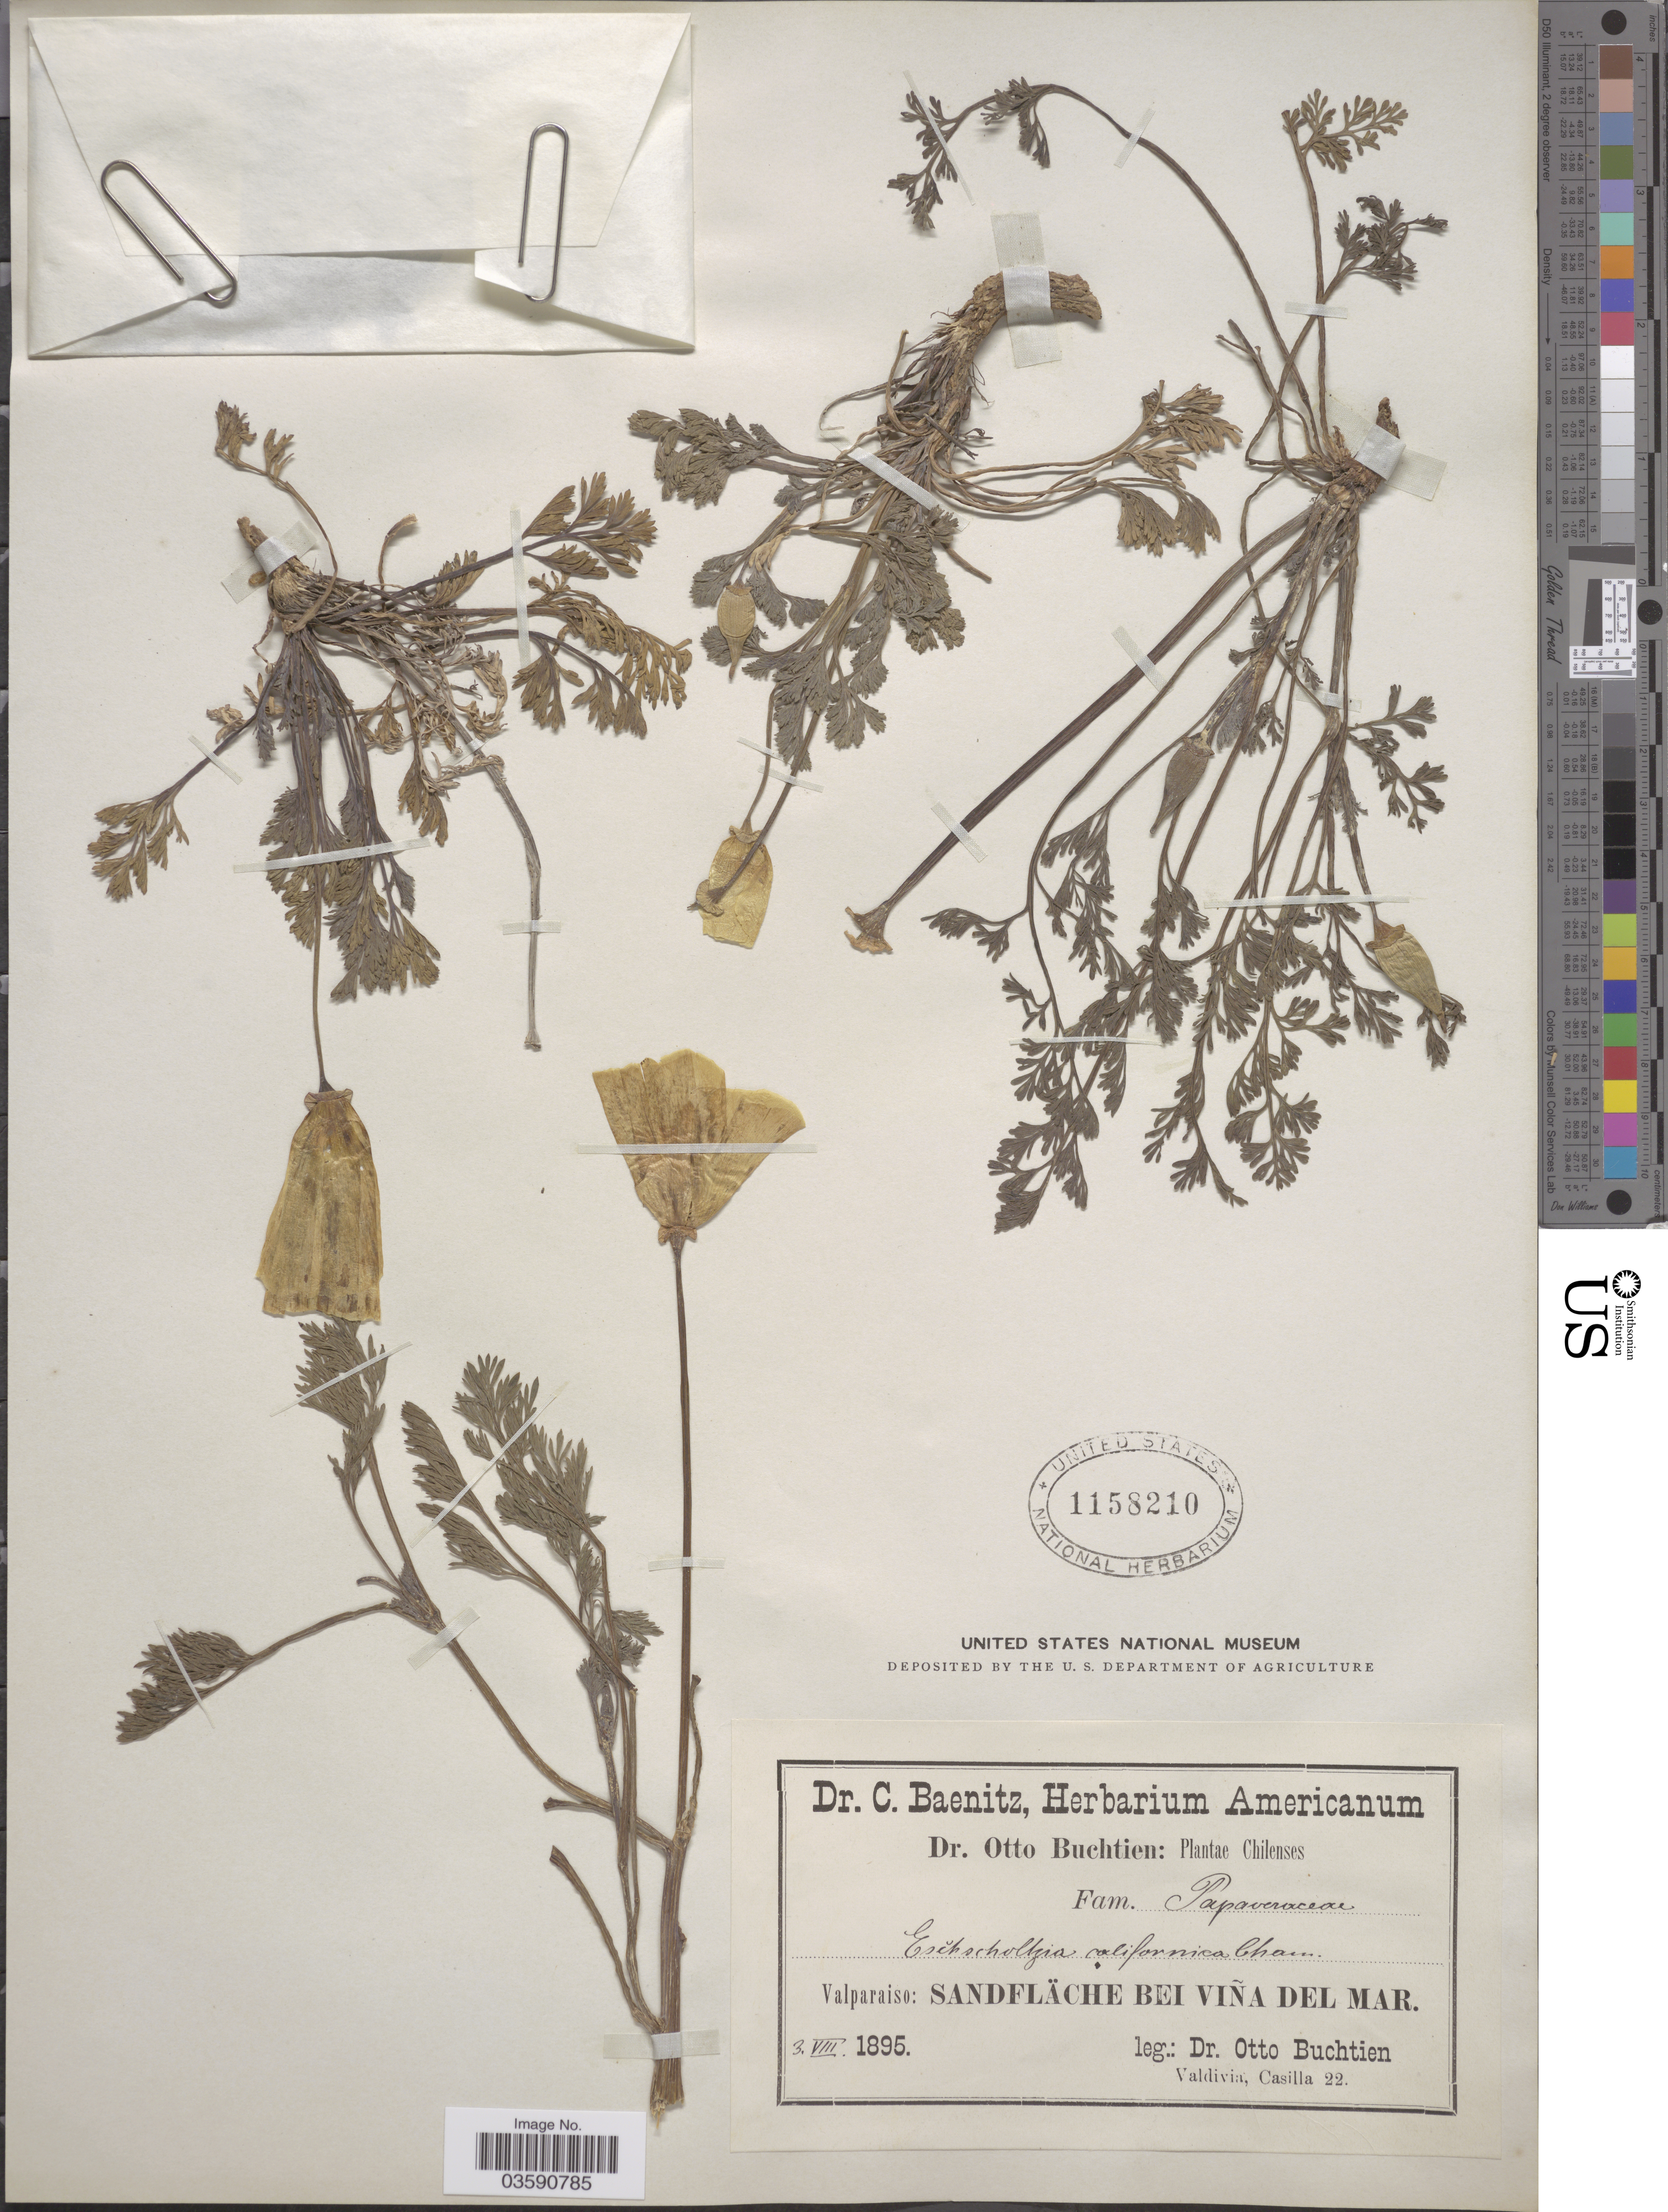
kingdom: Plantae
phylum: Tracheophyta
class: Magnoliopsida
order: Ranunculales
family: Papaveraceae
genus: Eschscholzia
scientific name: Eschscholzia californica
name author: Cham.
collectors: O. Buchtien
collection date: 1895-08-03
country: Chile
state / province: Valparaíso (V)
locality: Valparaiso: Sandfläche bei Viña del Mar.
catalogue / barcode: US 1158210